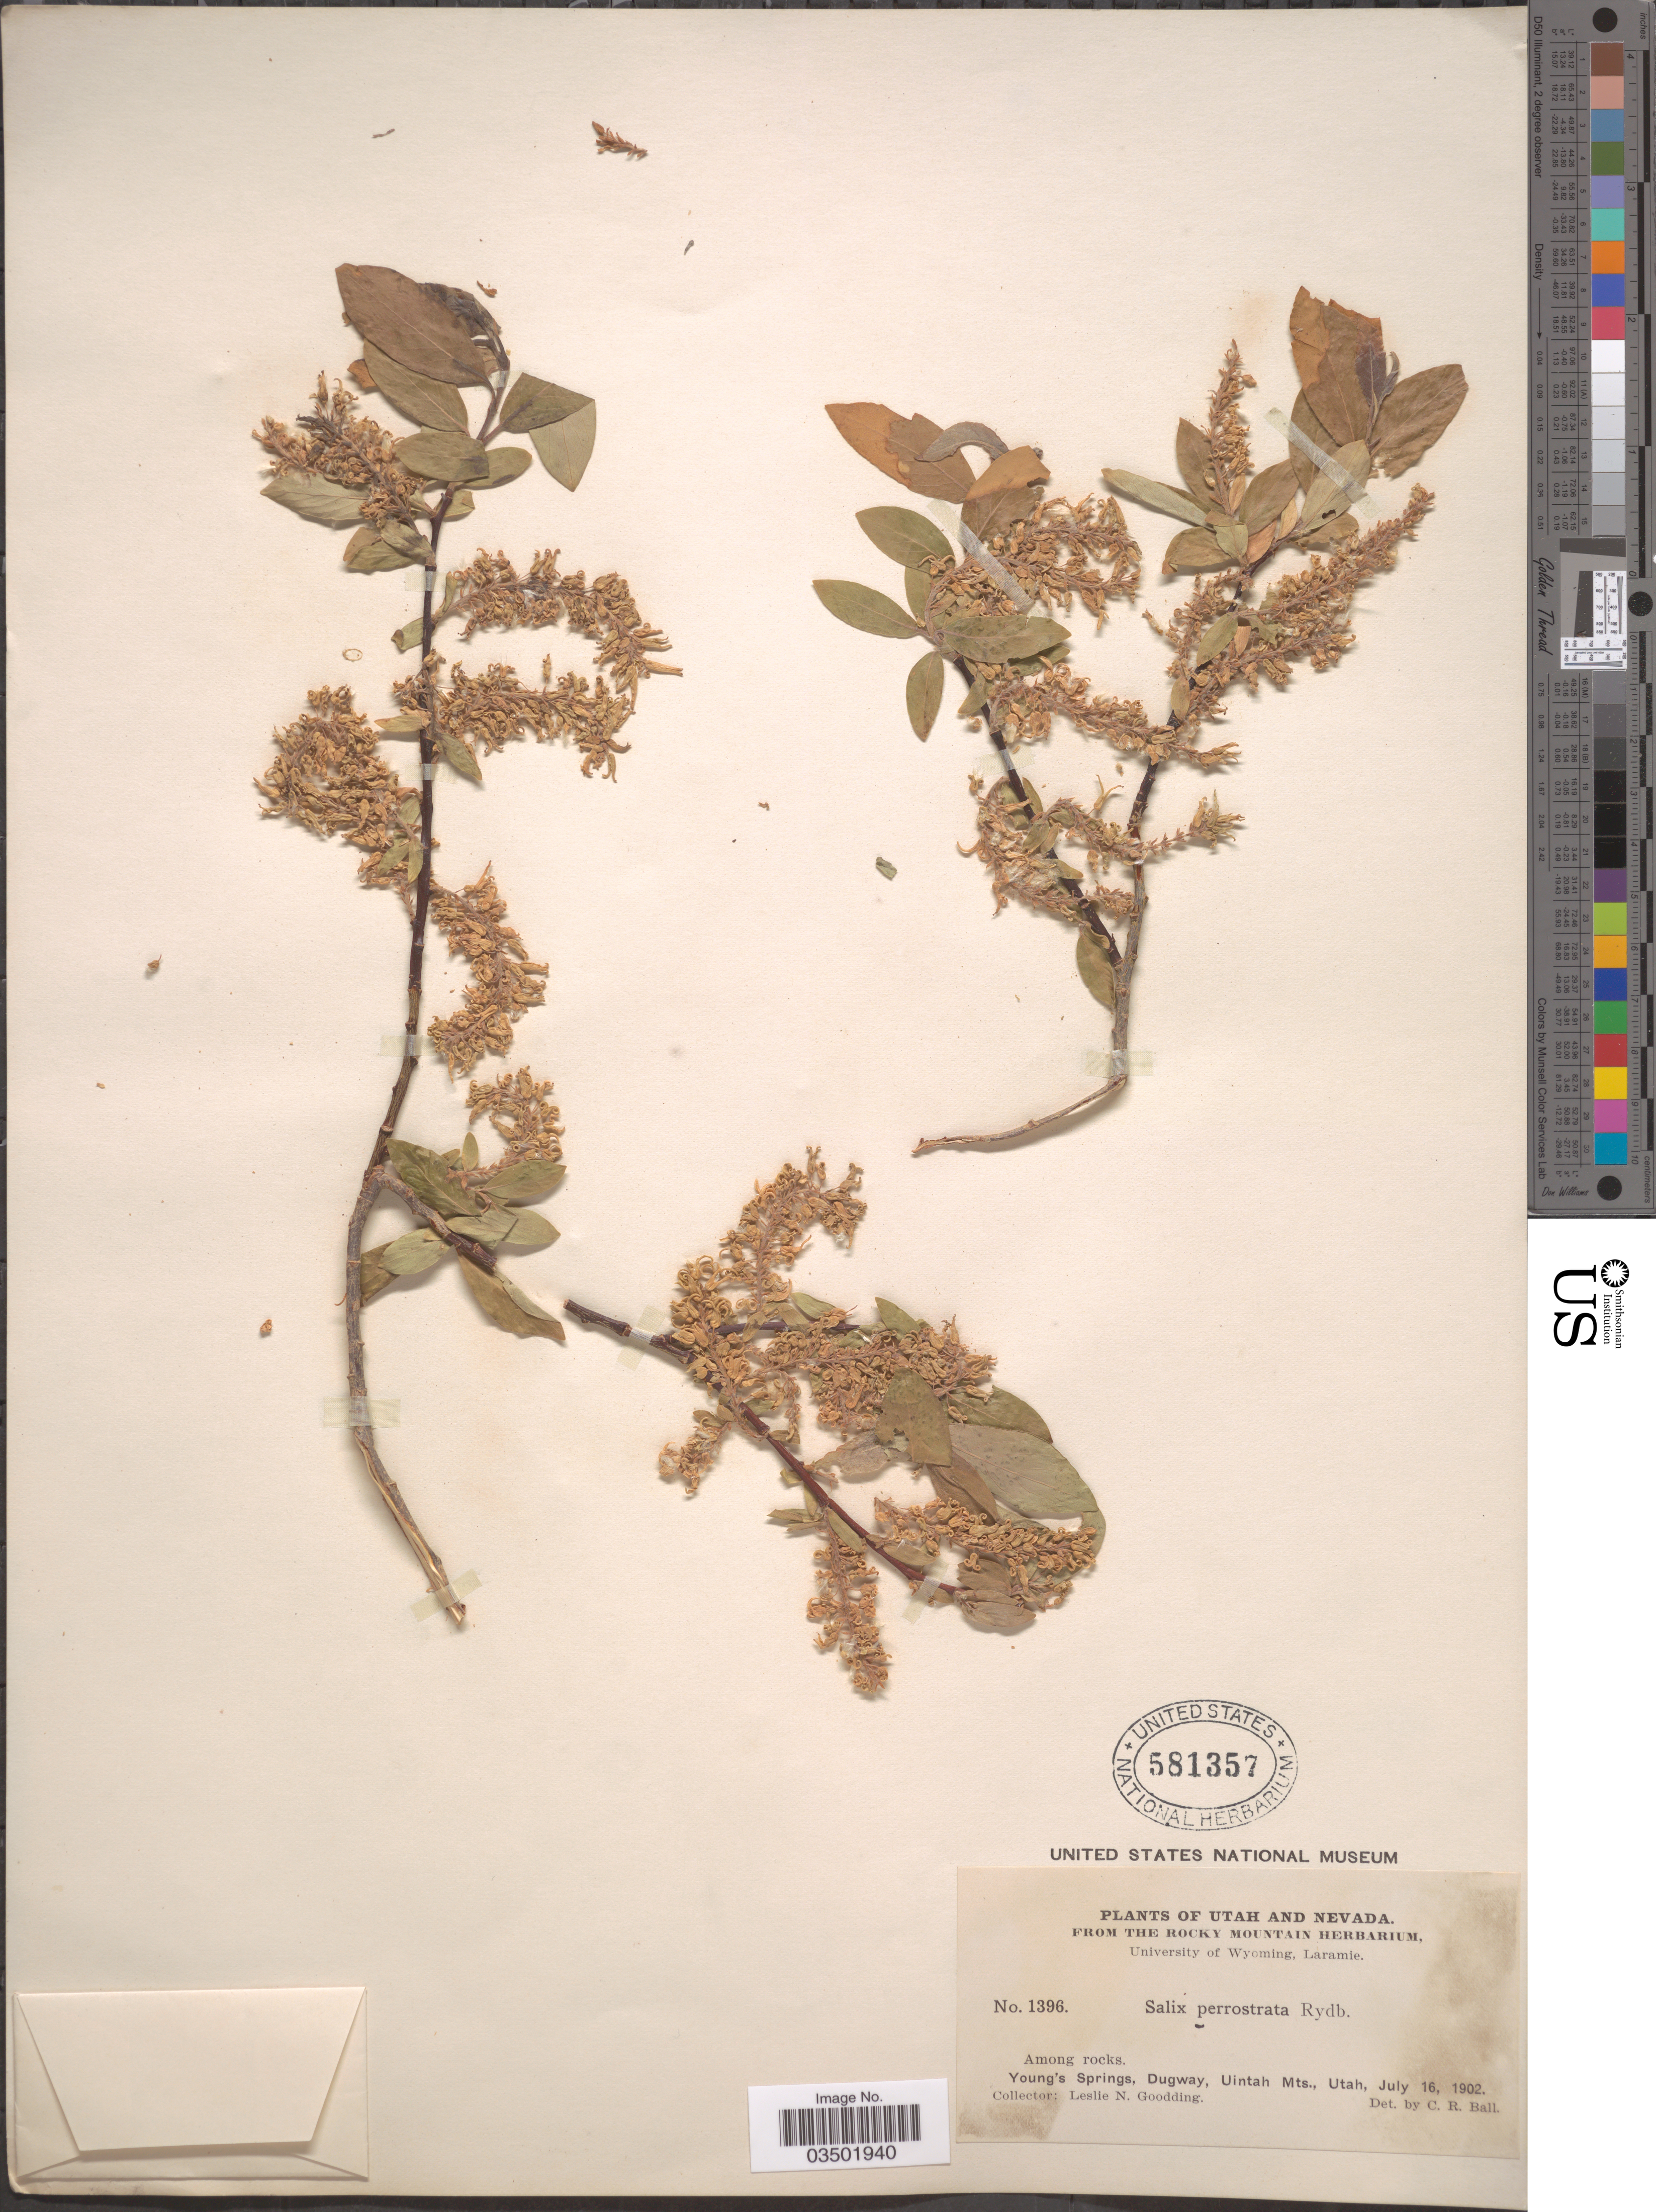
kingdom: Plantae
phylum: Tracheophyta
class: Magnoliopsida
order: Malpighiales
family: Salicaceae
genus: Salix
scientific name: Salix perrostrata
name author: Rydb.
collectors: L. N. Goodding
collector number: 1396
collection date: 1902-07-16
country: United States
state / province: Utah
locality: Among rocks. Young's Springs, Dugway, Uintah mts.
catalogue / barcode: US 581357